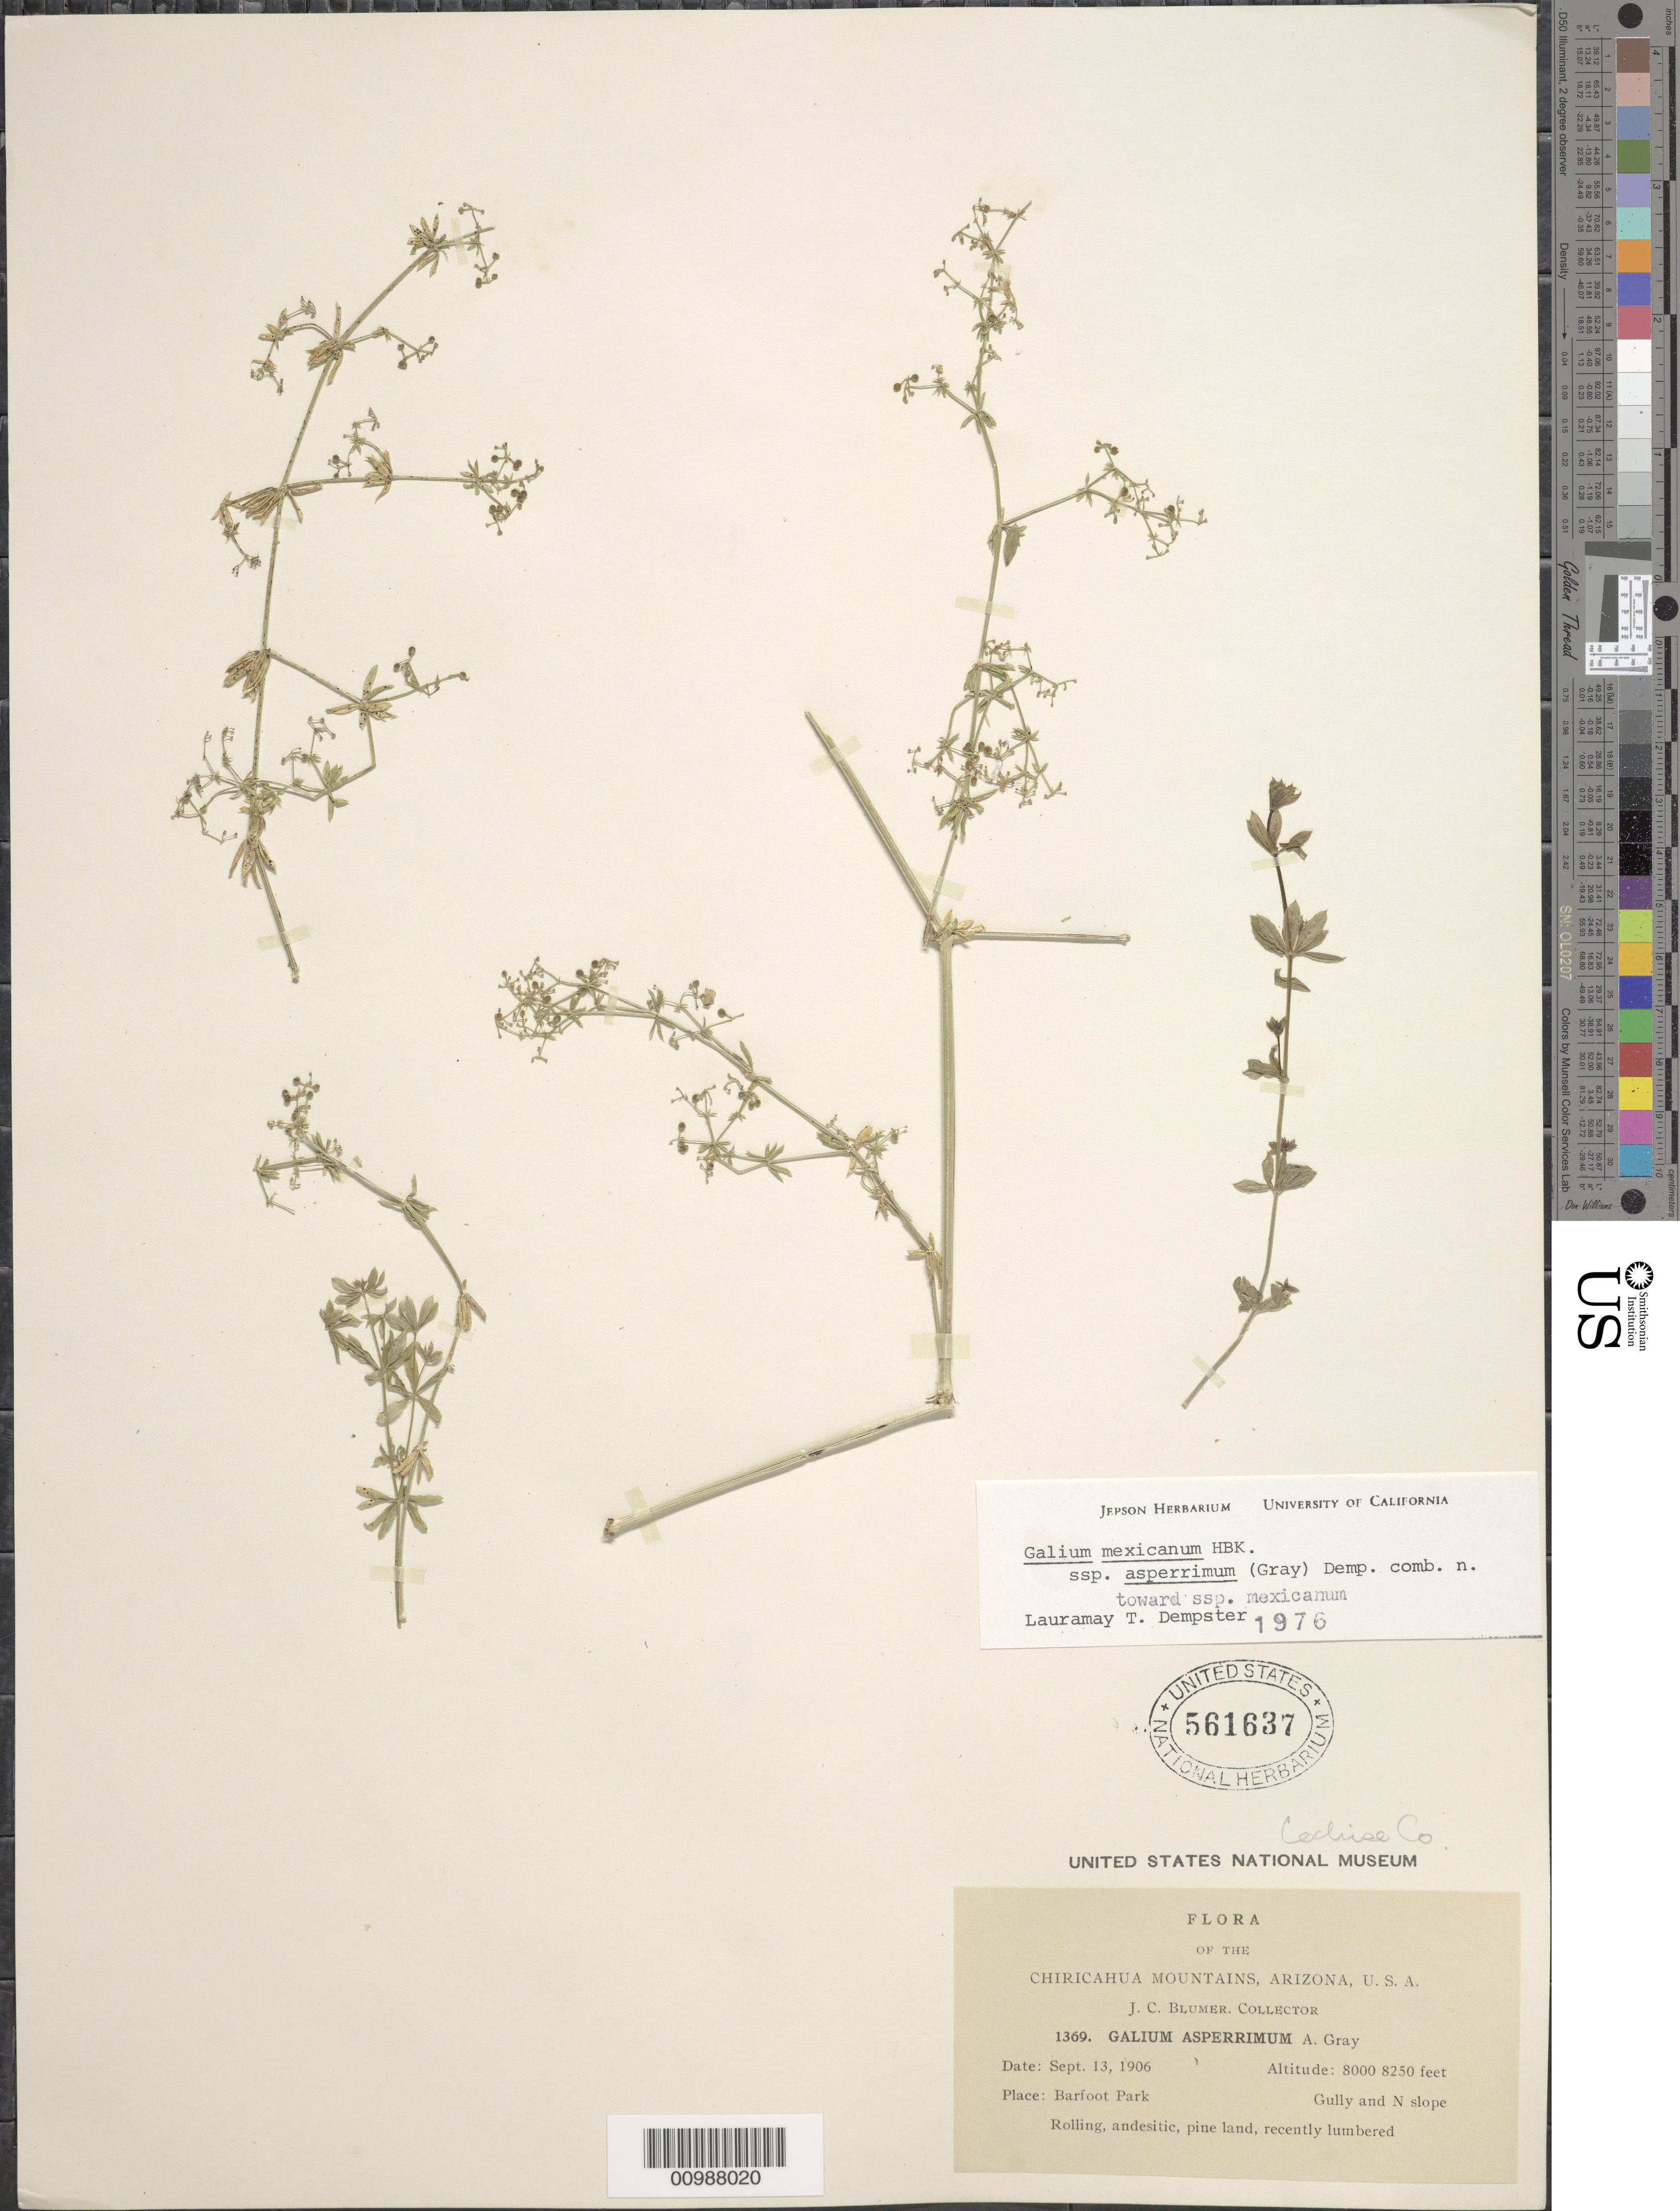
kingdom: Plantae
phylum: Tracheophyta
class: Magnoliopsida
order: Gentianales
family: Rubiaceae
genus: Galium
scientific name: Galium mexicanum subsp. asperrimum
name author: (A. Gray) Dempster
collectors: J. C. Blumer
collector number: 1369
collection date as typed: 13 Sep 1906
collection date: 1906-09-13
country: United States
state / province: Arizona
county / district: Cochise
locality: Barfoot Park, gully and north slope; rolling, andesitic, pine land, recently lumbered.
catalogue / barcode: US 561637